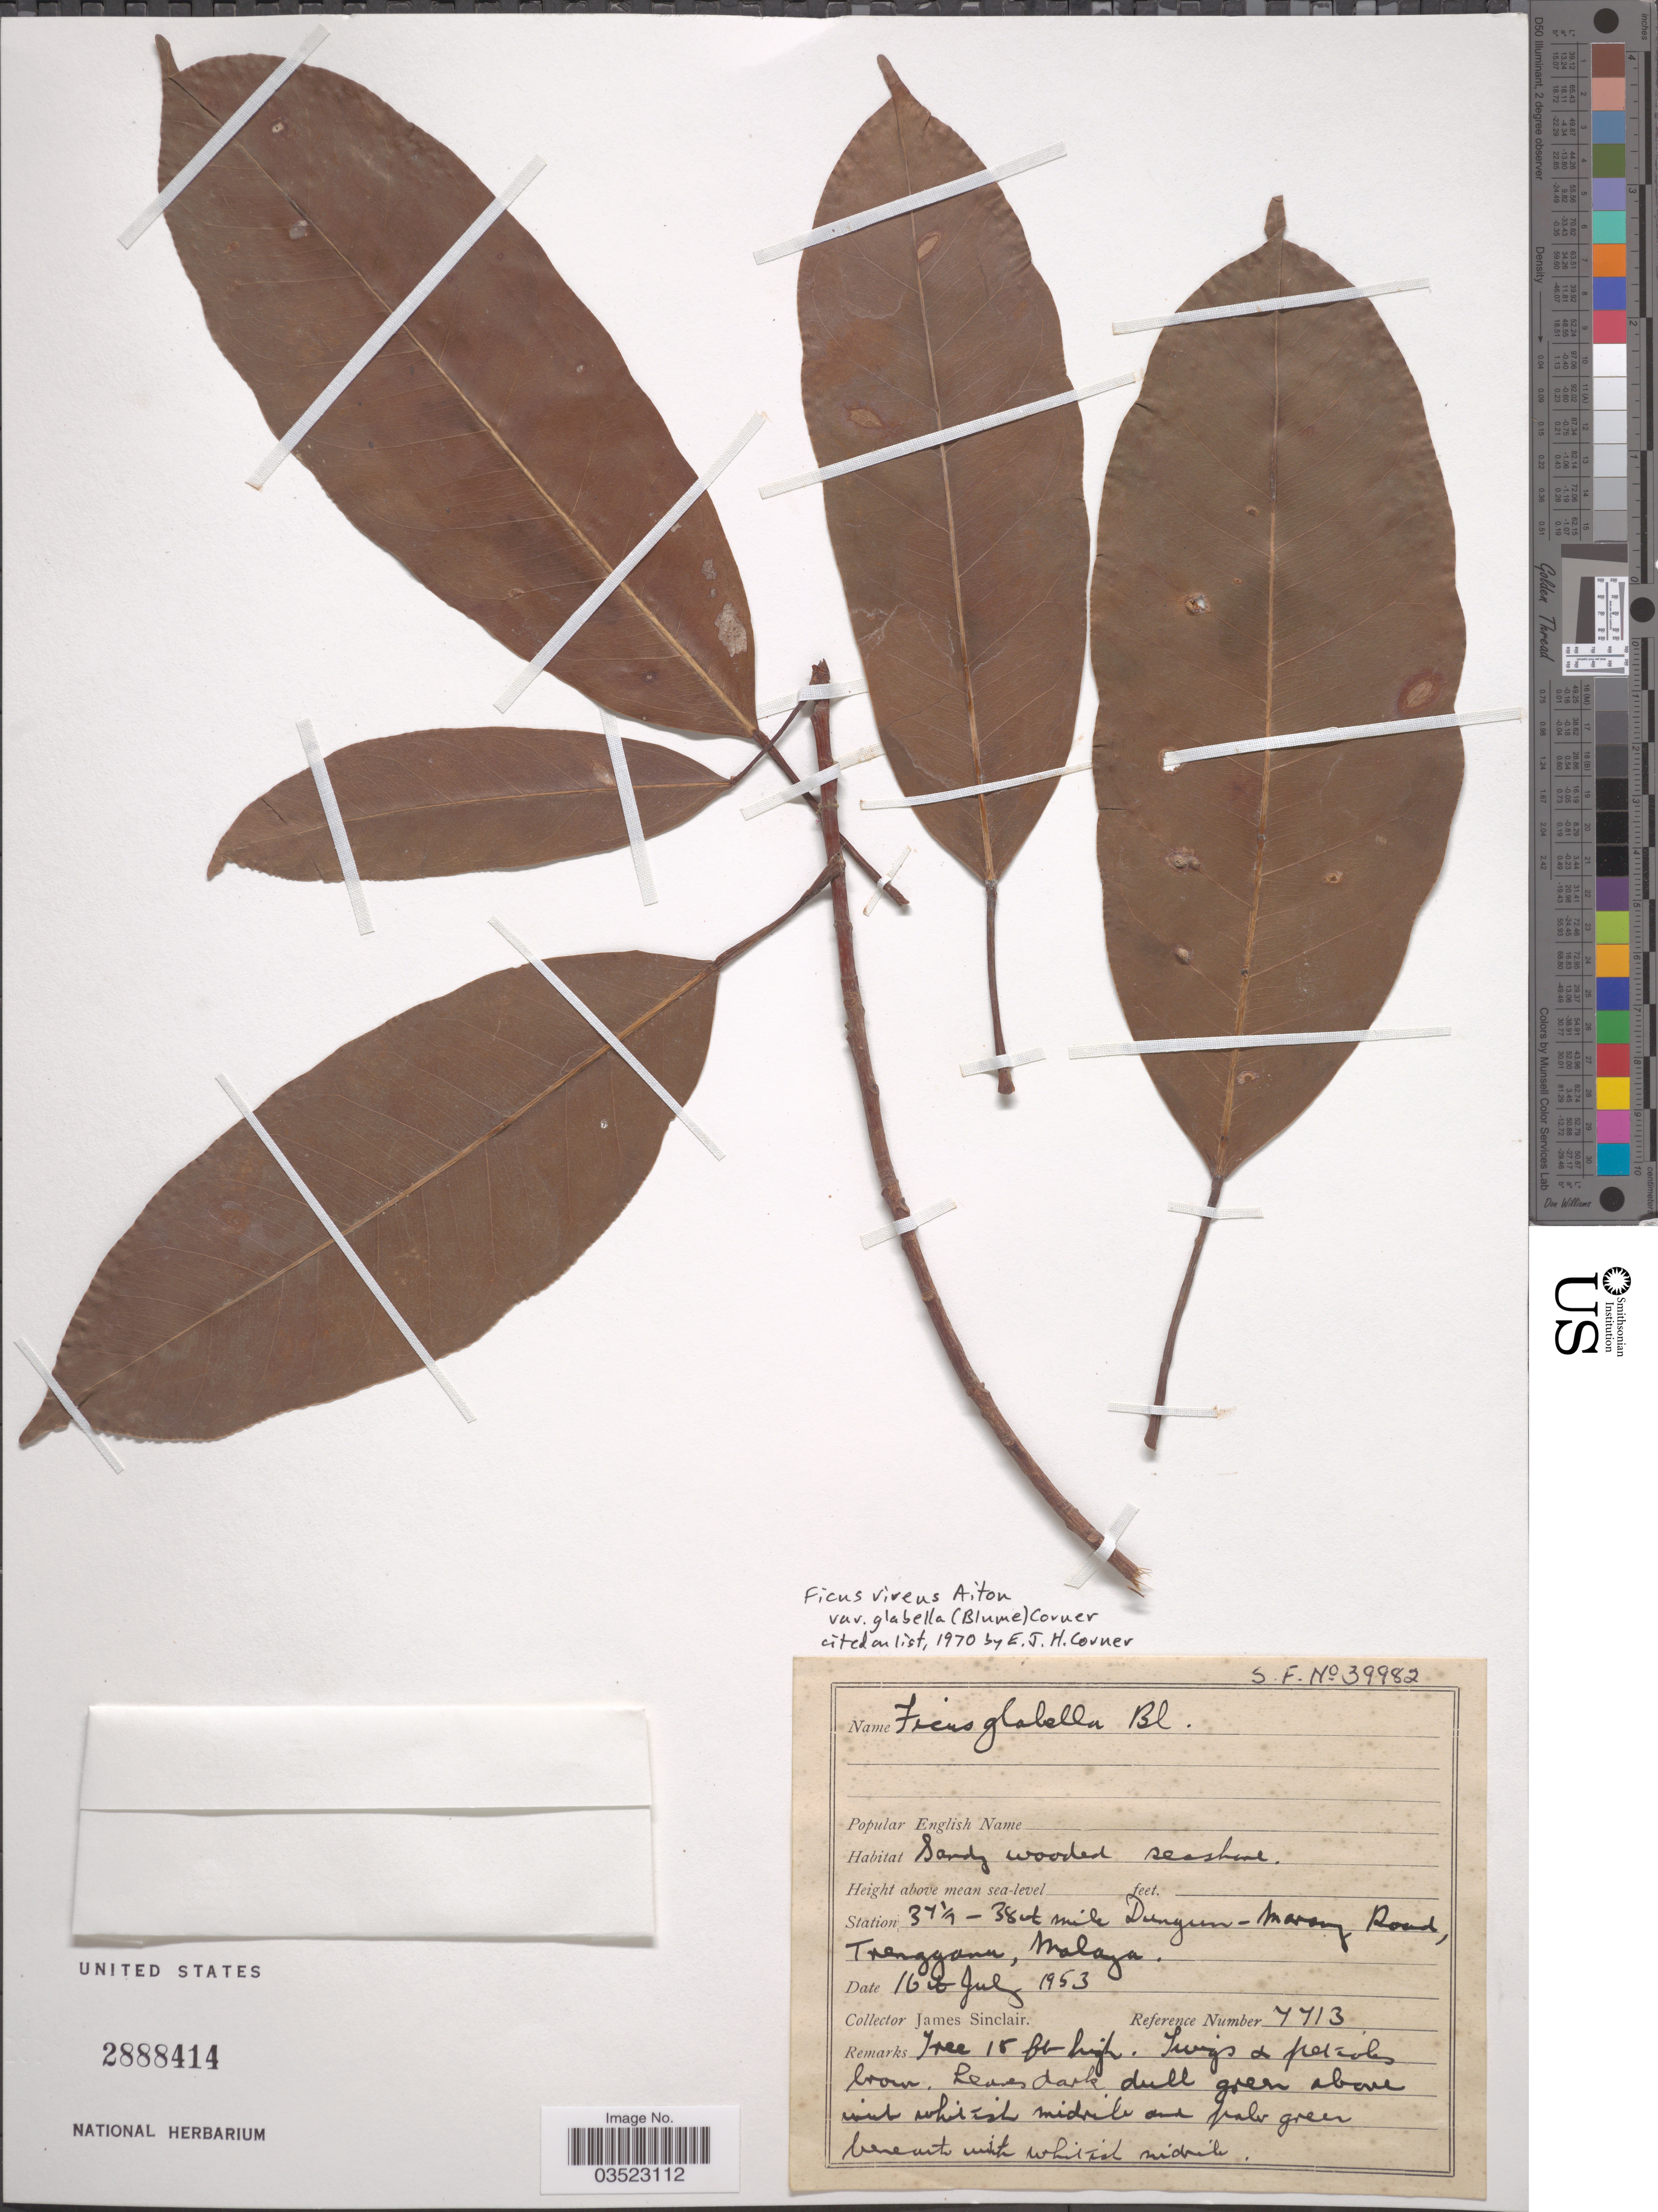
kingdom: Plantae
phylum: Tracheophyta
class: Magnoliopsida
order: Rosales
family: Moraceae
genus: Ficus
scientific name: Ficus virens var. glabella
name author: (Blume) Corner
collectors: J. Sinclair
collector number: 7713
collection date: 1953-07-16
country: Malaysia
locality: Station 37 1/7-38th mile Dungun-Marong Road, Trengganu, Malaya.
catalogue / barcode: US 2888414